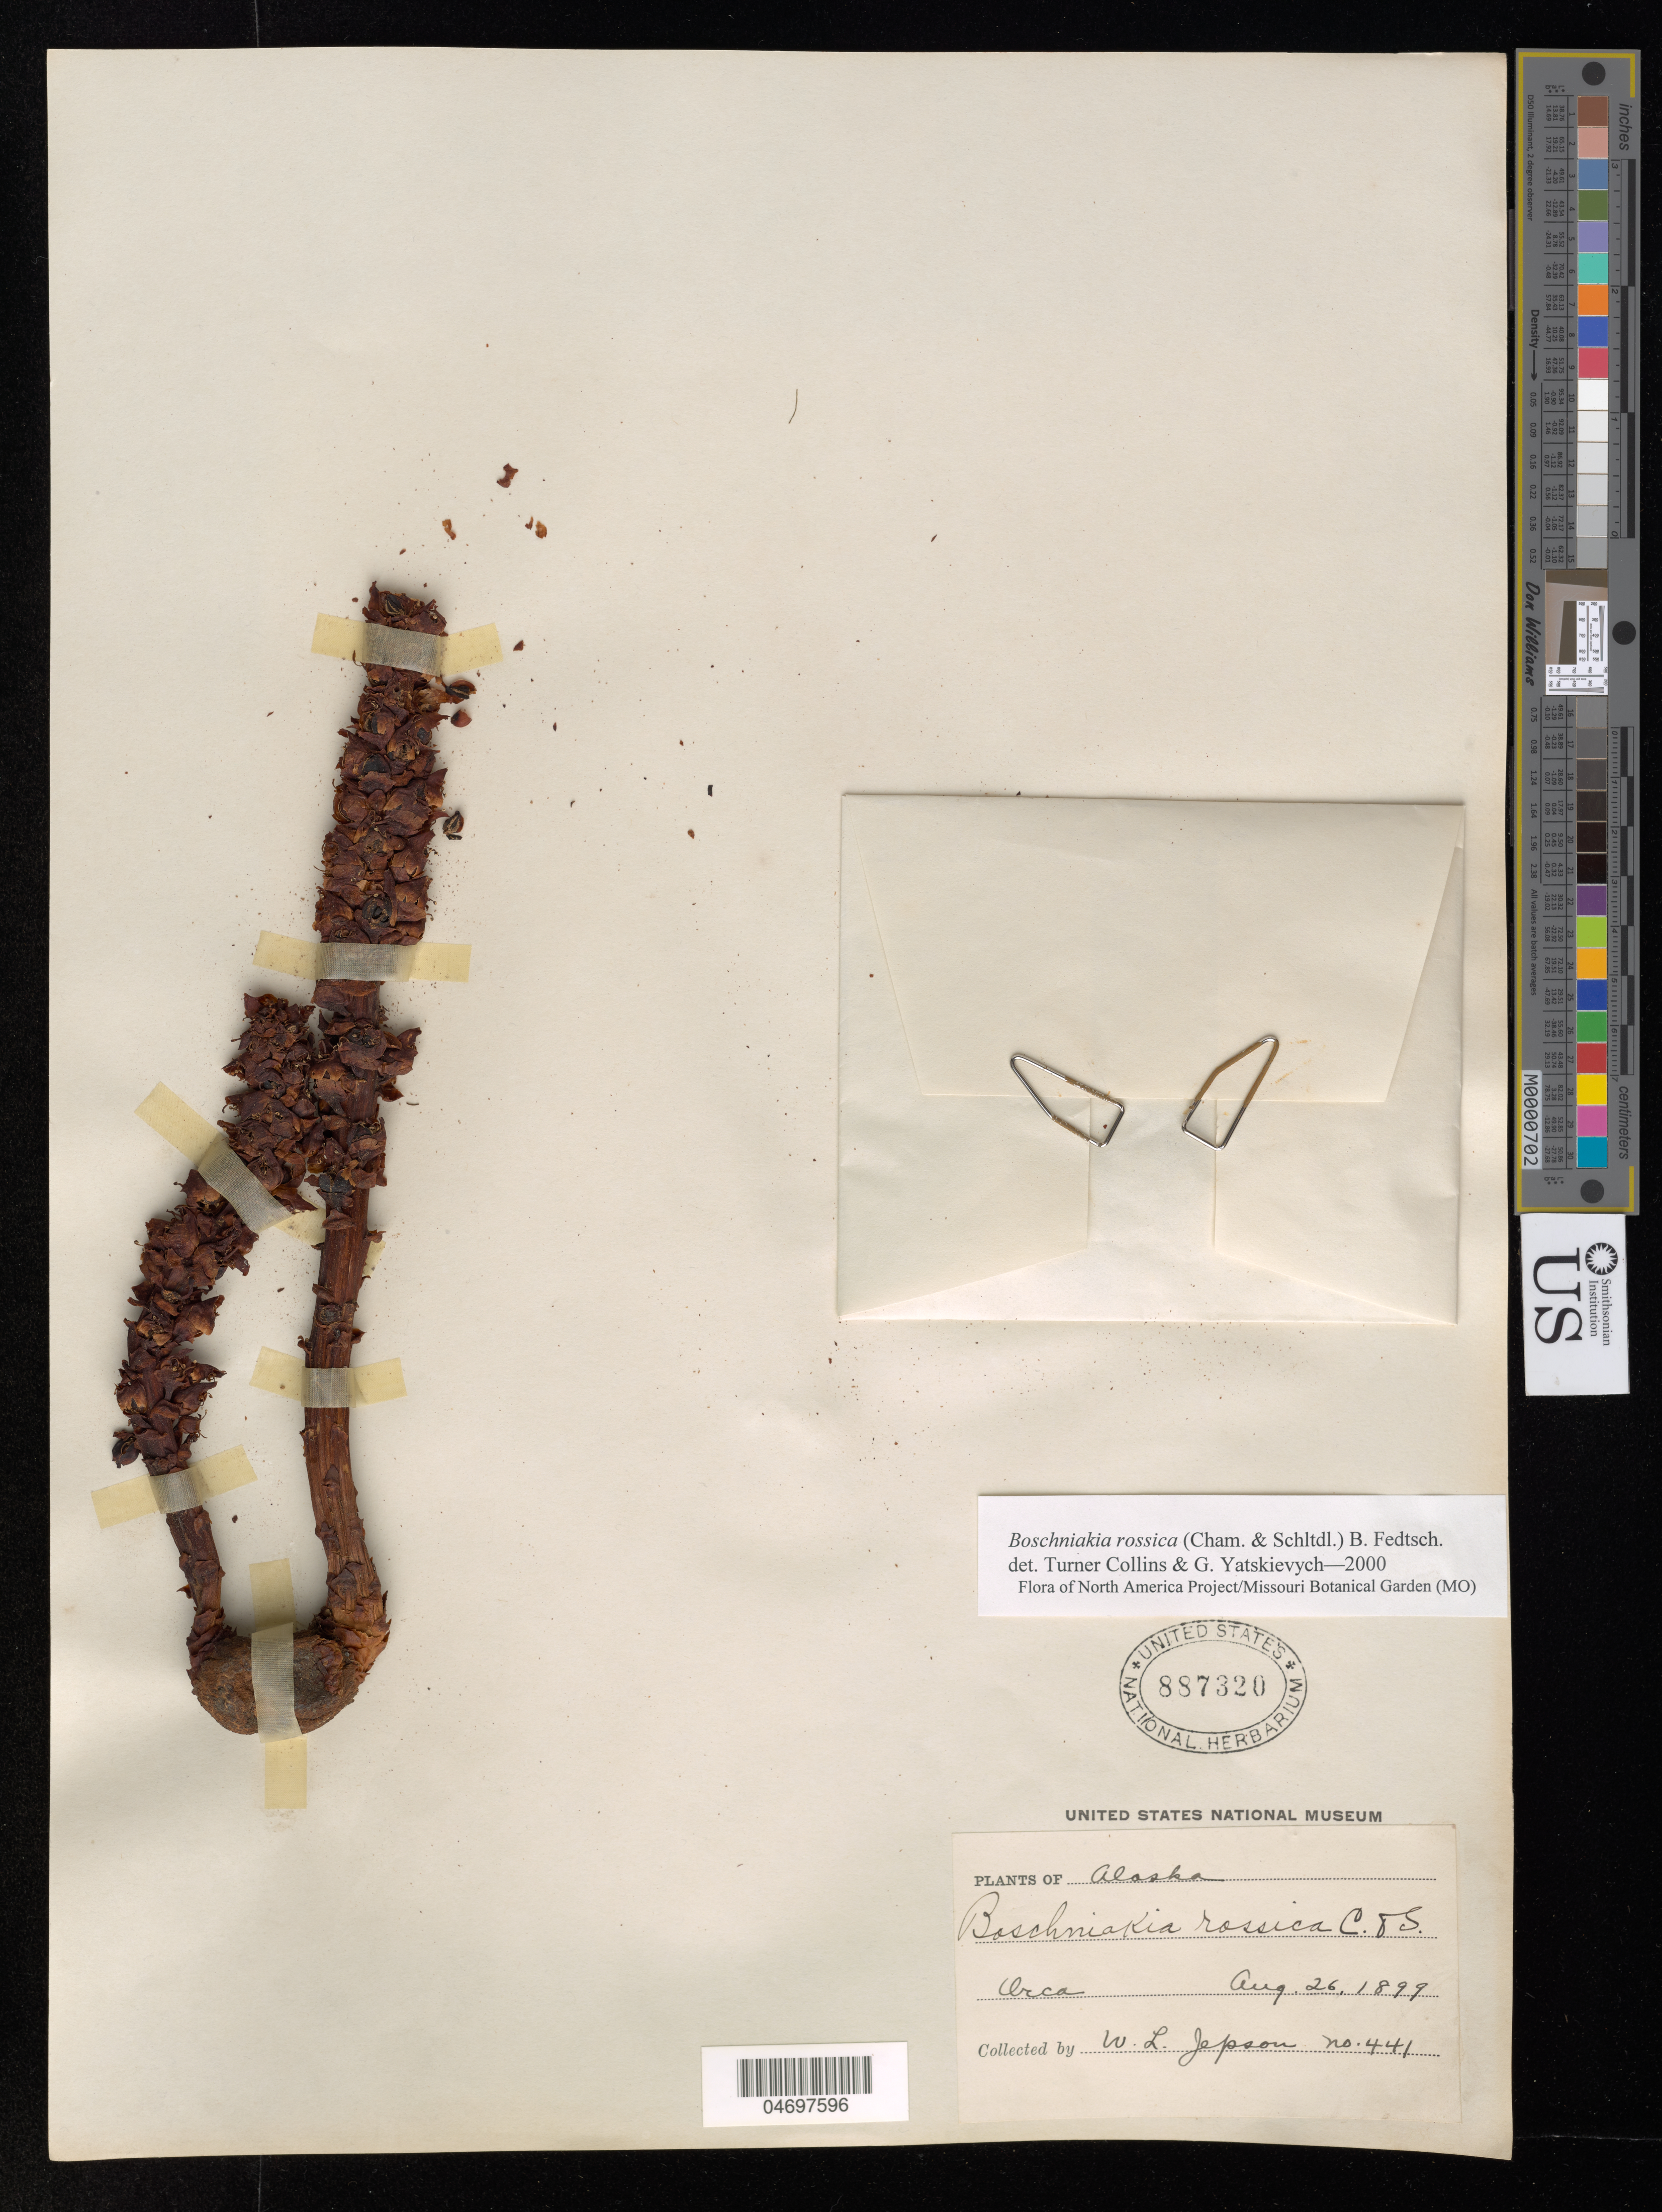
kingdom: Plantae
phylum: Tracheophyta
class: Magnoliopsida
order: Lamiales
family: Orobanchaceae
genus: Boschniakia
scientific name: Boschniakia rossica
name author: (Cham. & Schltdl.) B. Fedtsch.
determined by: Collins, L. T.; Yatskievych, G. A.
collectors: W. L. Jepson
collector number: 441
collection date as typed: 26 Aug 1899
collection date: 1899-08-26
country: United States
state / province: Alaska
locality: Orca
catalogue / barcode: US 887320